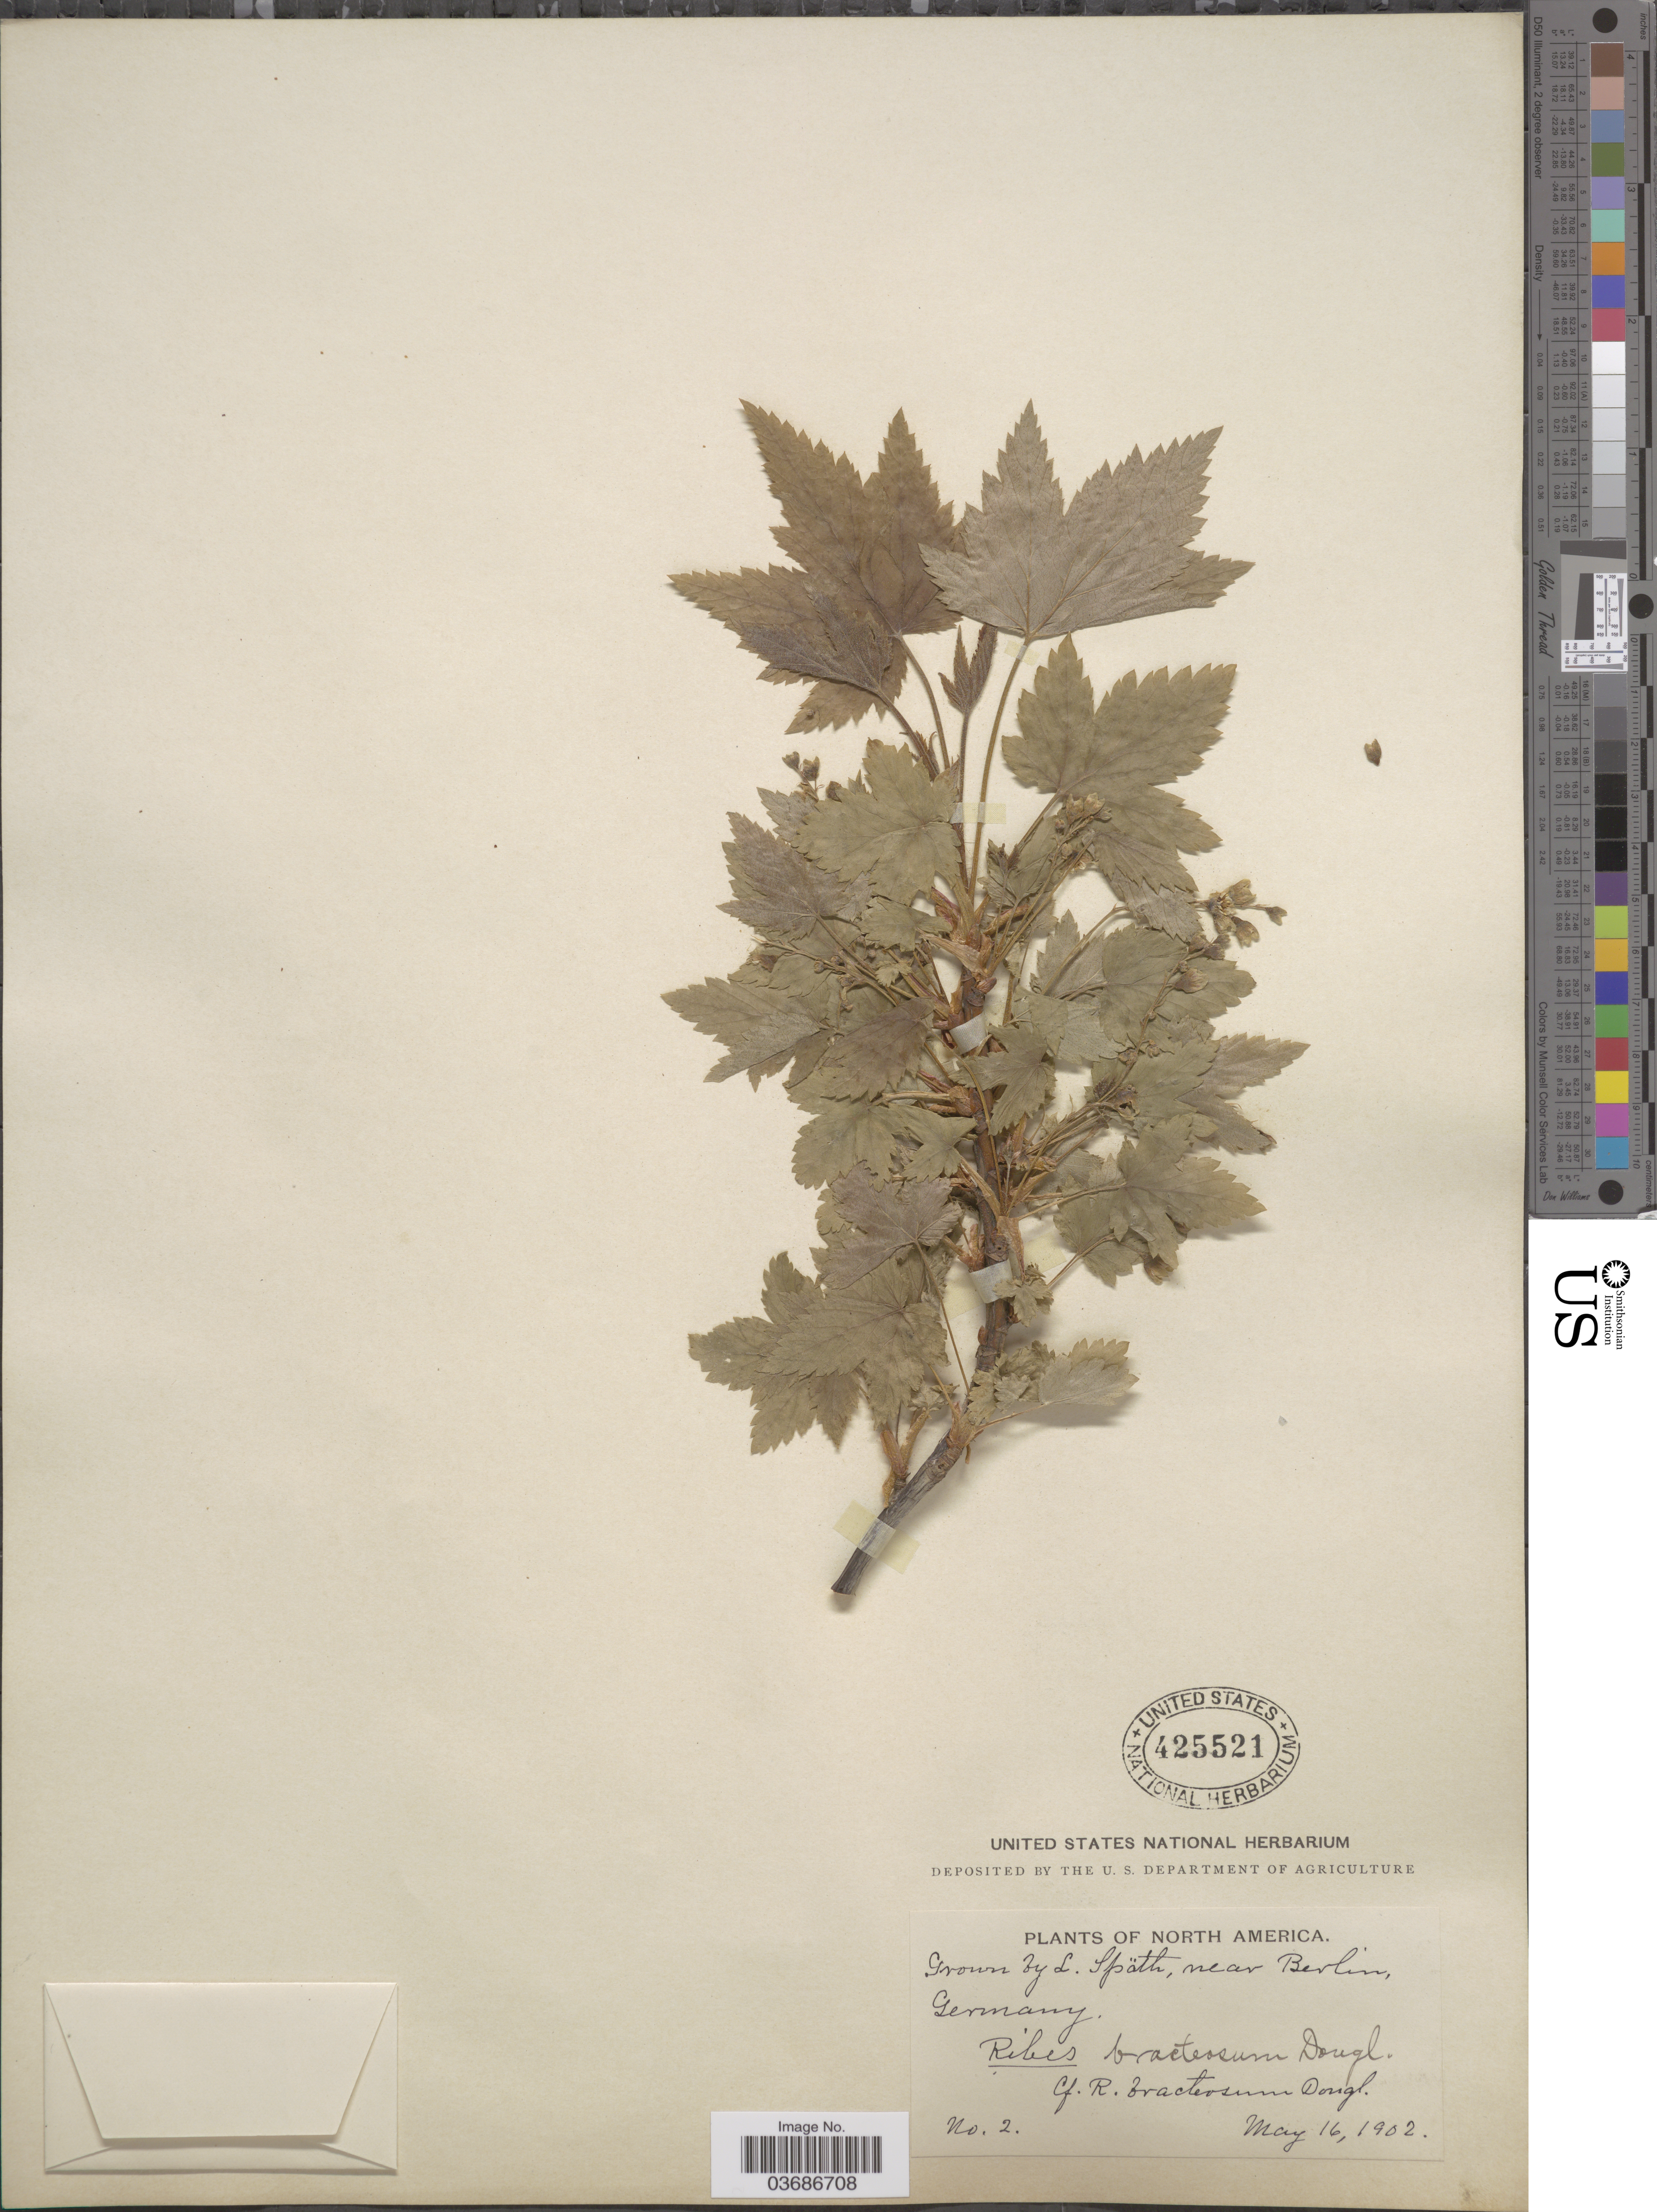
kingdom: Plantae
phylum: Tracheophyta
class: Magnoliopsida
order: Saxifragales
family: Grossulariaceae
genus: Ribes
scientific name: Ribes bracteosum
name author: Douglas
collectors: L. Späth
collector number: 2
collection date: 1902-05-16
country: Germany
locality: Near Berlin.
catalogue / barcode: US 425521